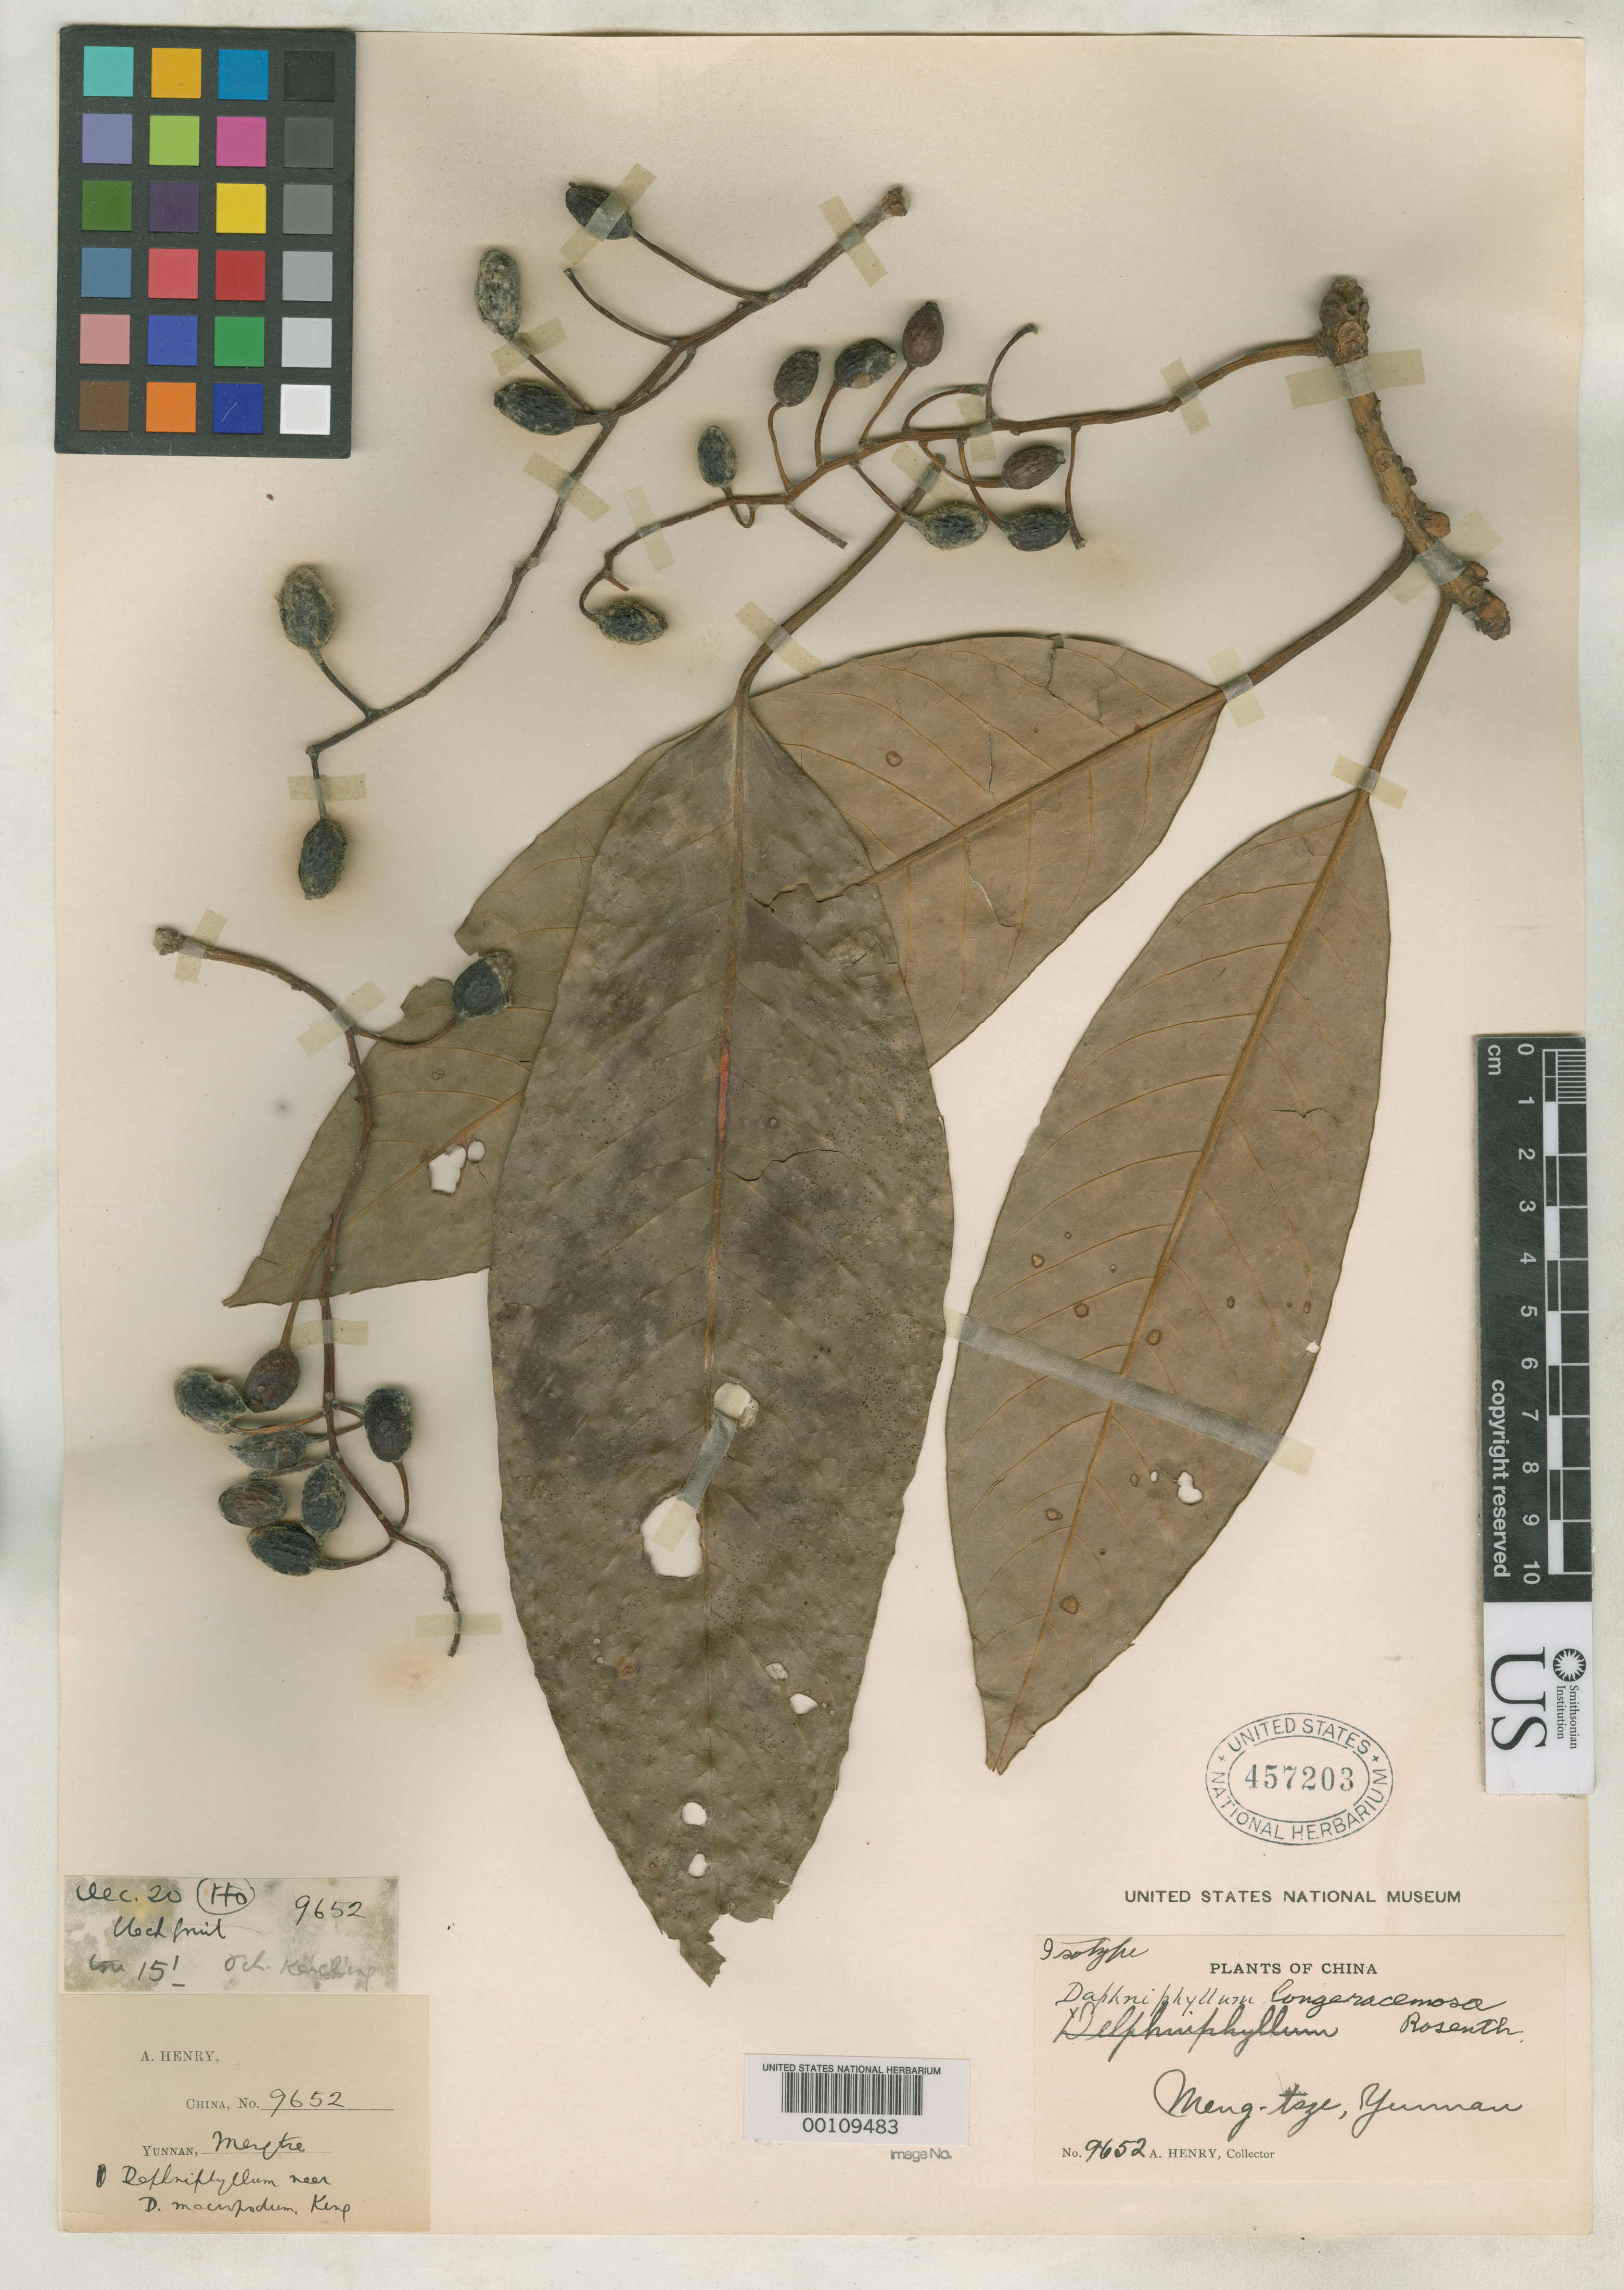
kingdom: Plantae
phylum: Tracheophyta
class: Magnoliopsida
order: Saxifragales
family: Daphniphyllaceae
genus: Daphniphyllum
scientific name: Daphniphyllum longeracemosum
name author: K. Rosenthal in Engl.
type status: Isotype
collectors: A. Henry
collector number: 9652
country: China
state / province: Yunnan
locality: Meng-Tsze.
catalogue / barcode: US 457203